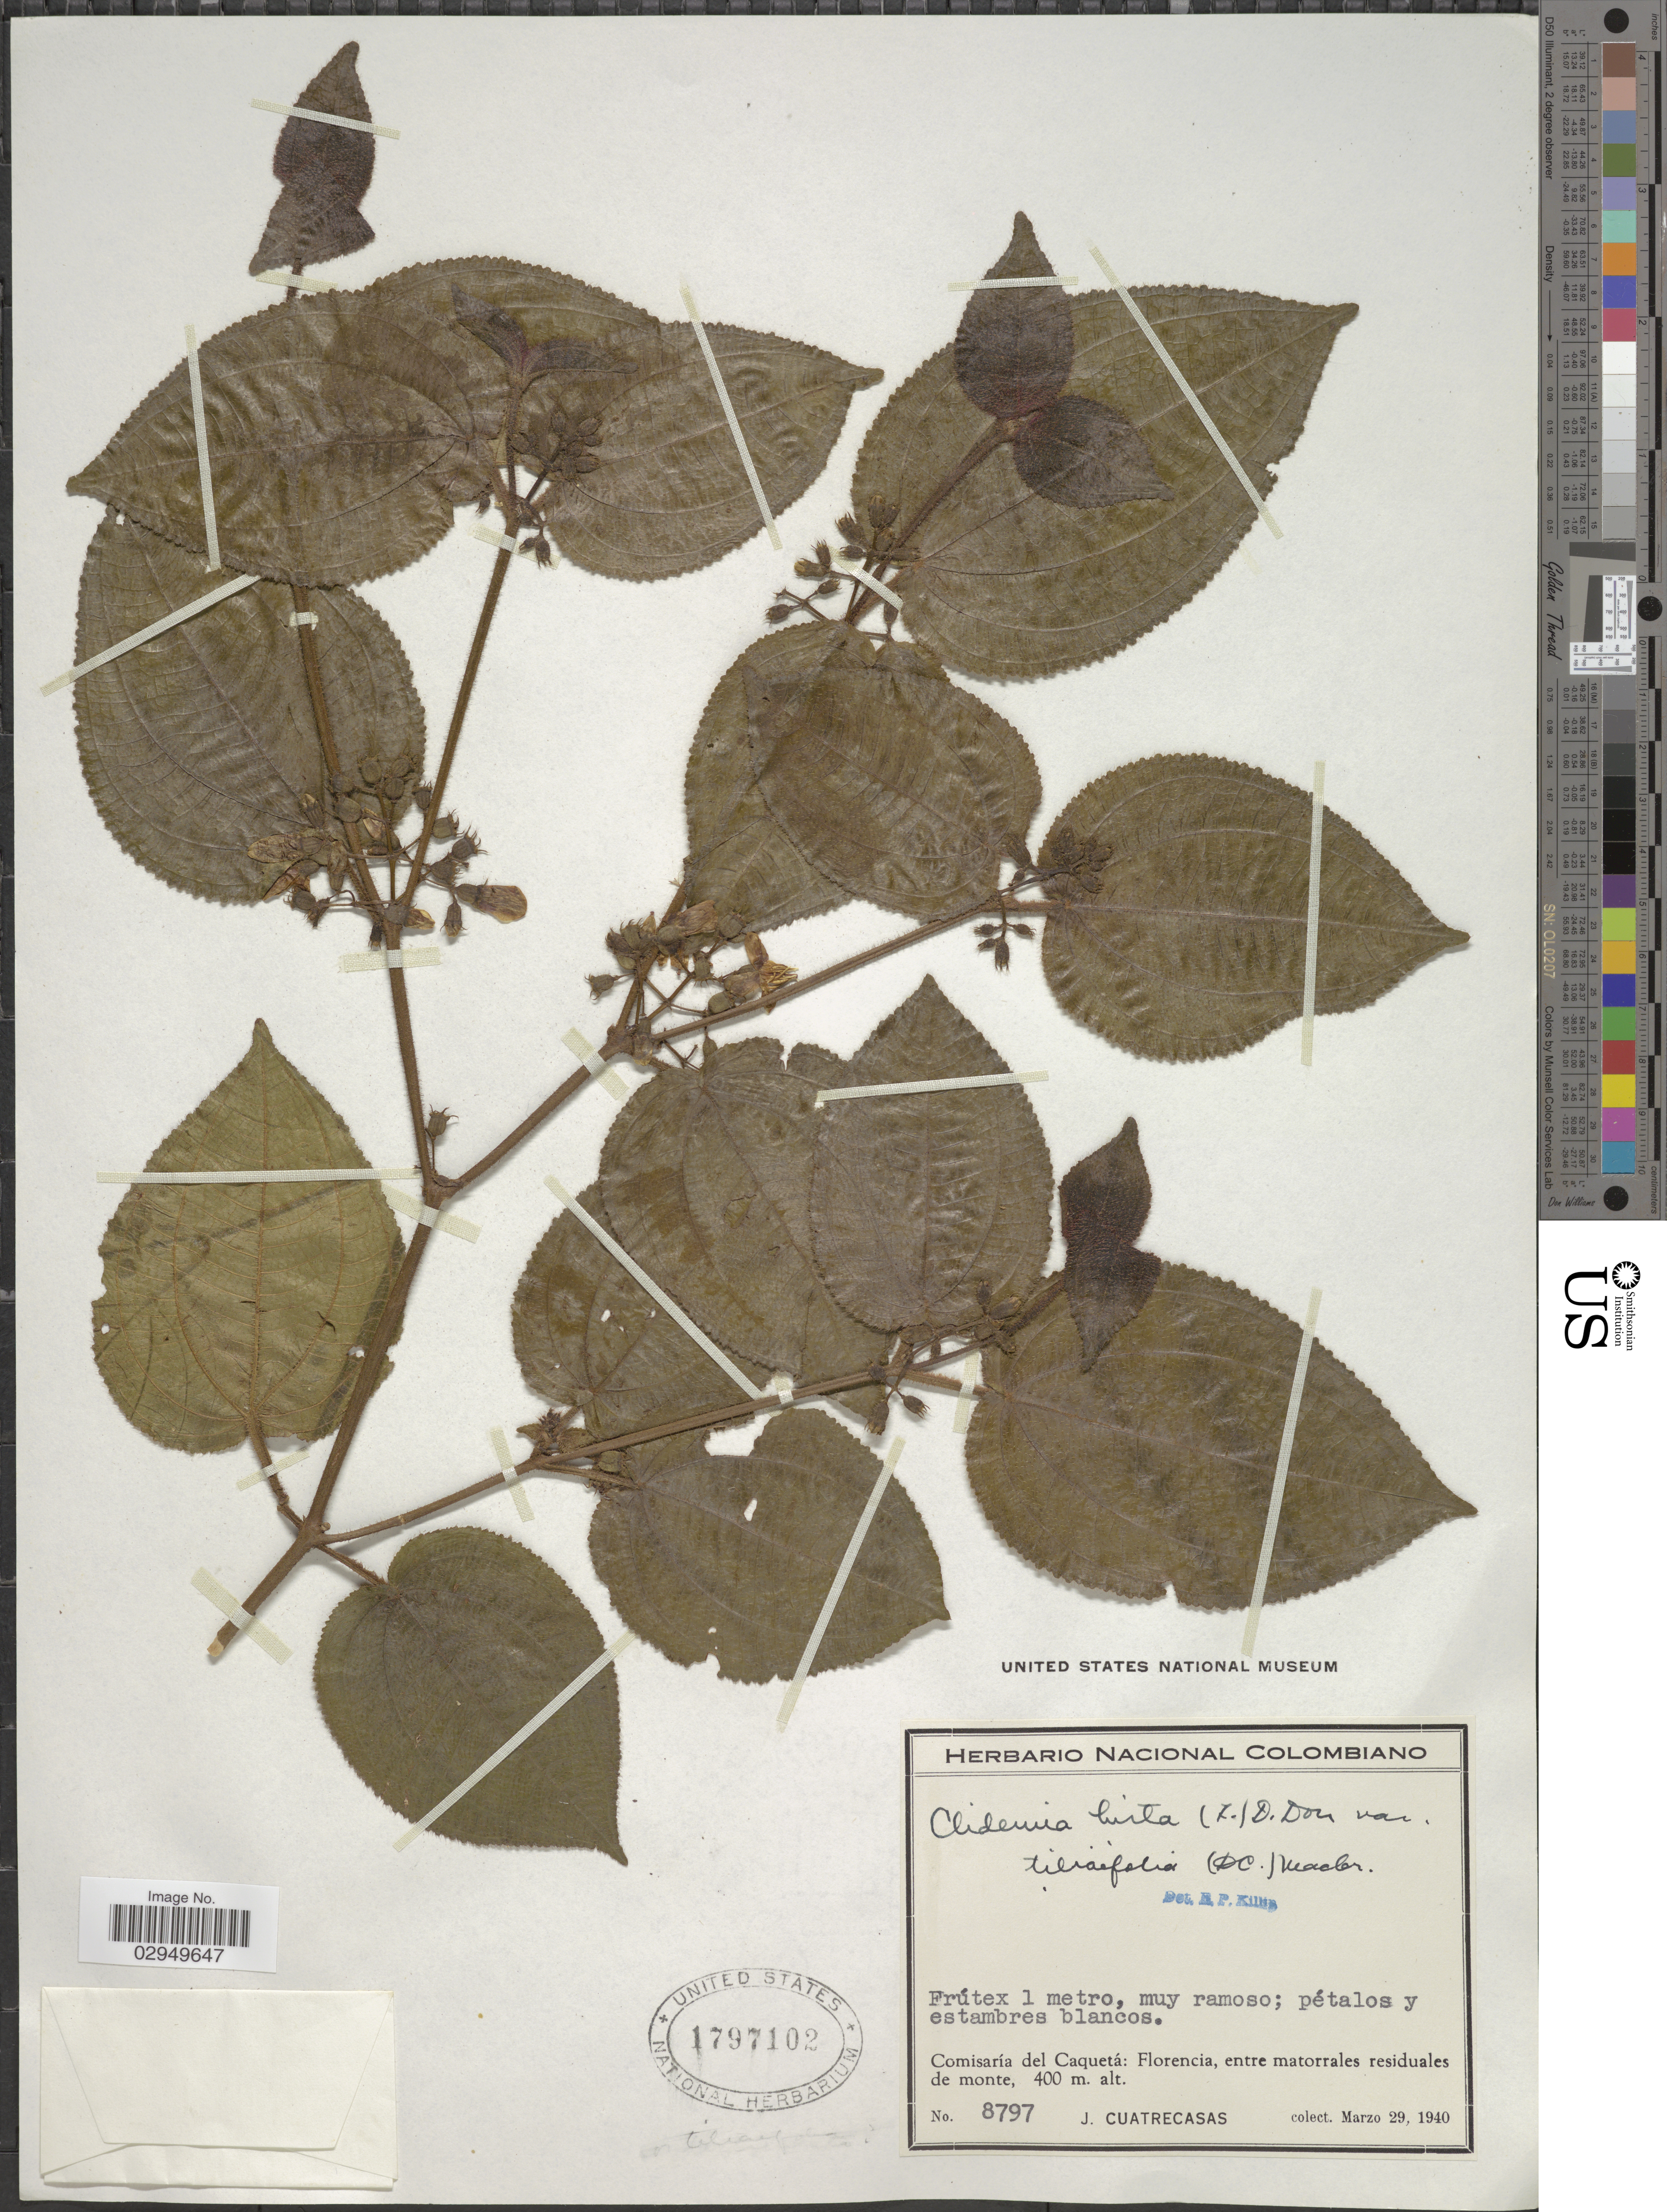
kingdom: Plantae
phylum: Tracheophyta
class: Magnoliopsida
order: Myrtales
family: Melastomataceae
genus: Clidemia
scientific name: Clidemia hirta var. tiliifolia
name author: (DC.) J.F. Macbr.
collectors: J. Cuatrecasas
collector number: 8797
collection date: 1940-03-29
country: Colombia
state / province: Amazônas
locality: Comisaría del Caquetá: Florencia, entre matorrales residuales de monte.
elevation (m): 400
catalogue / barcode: US 1797102